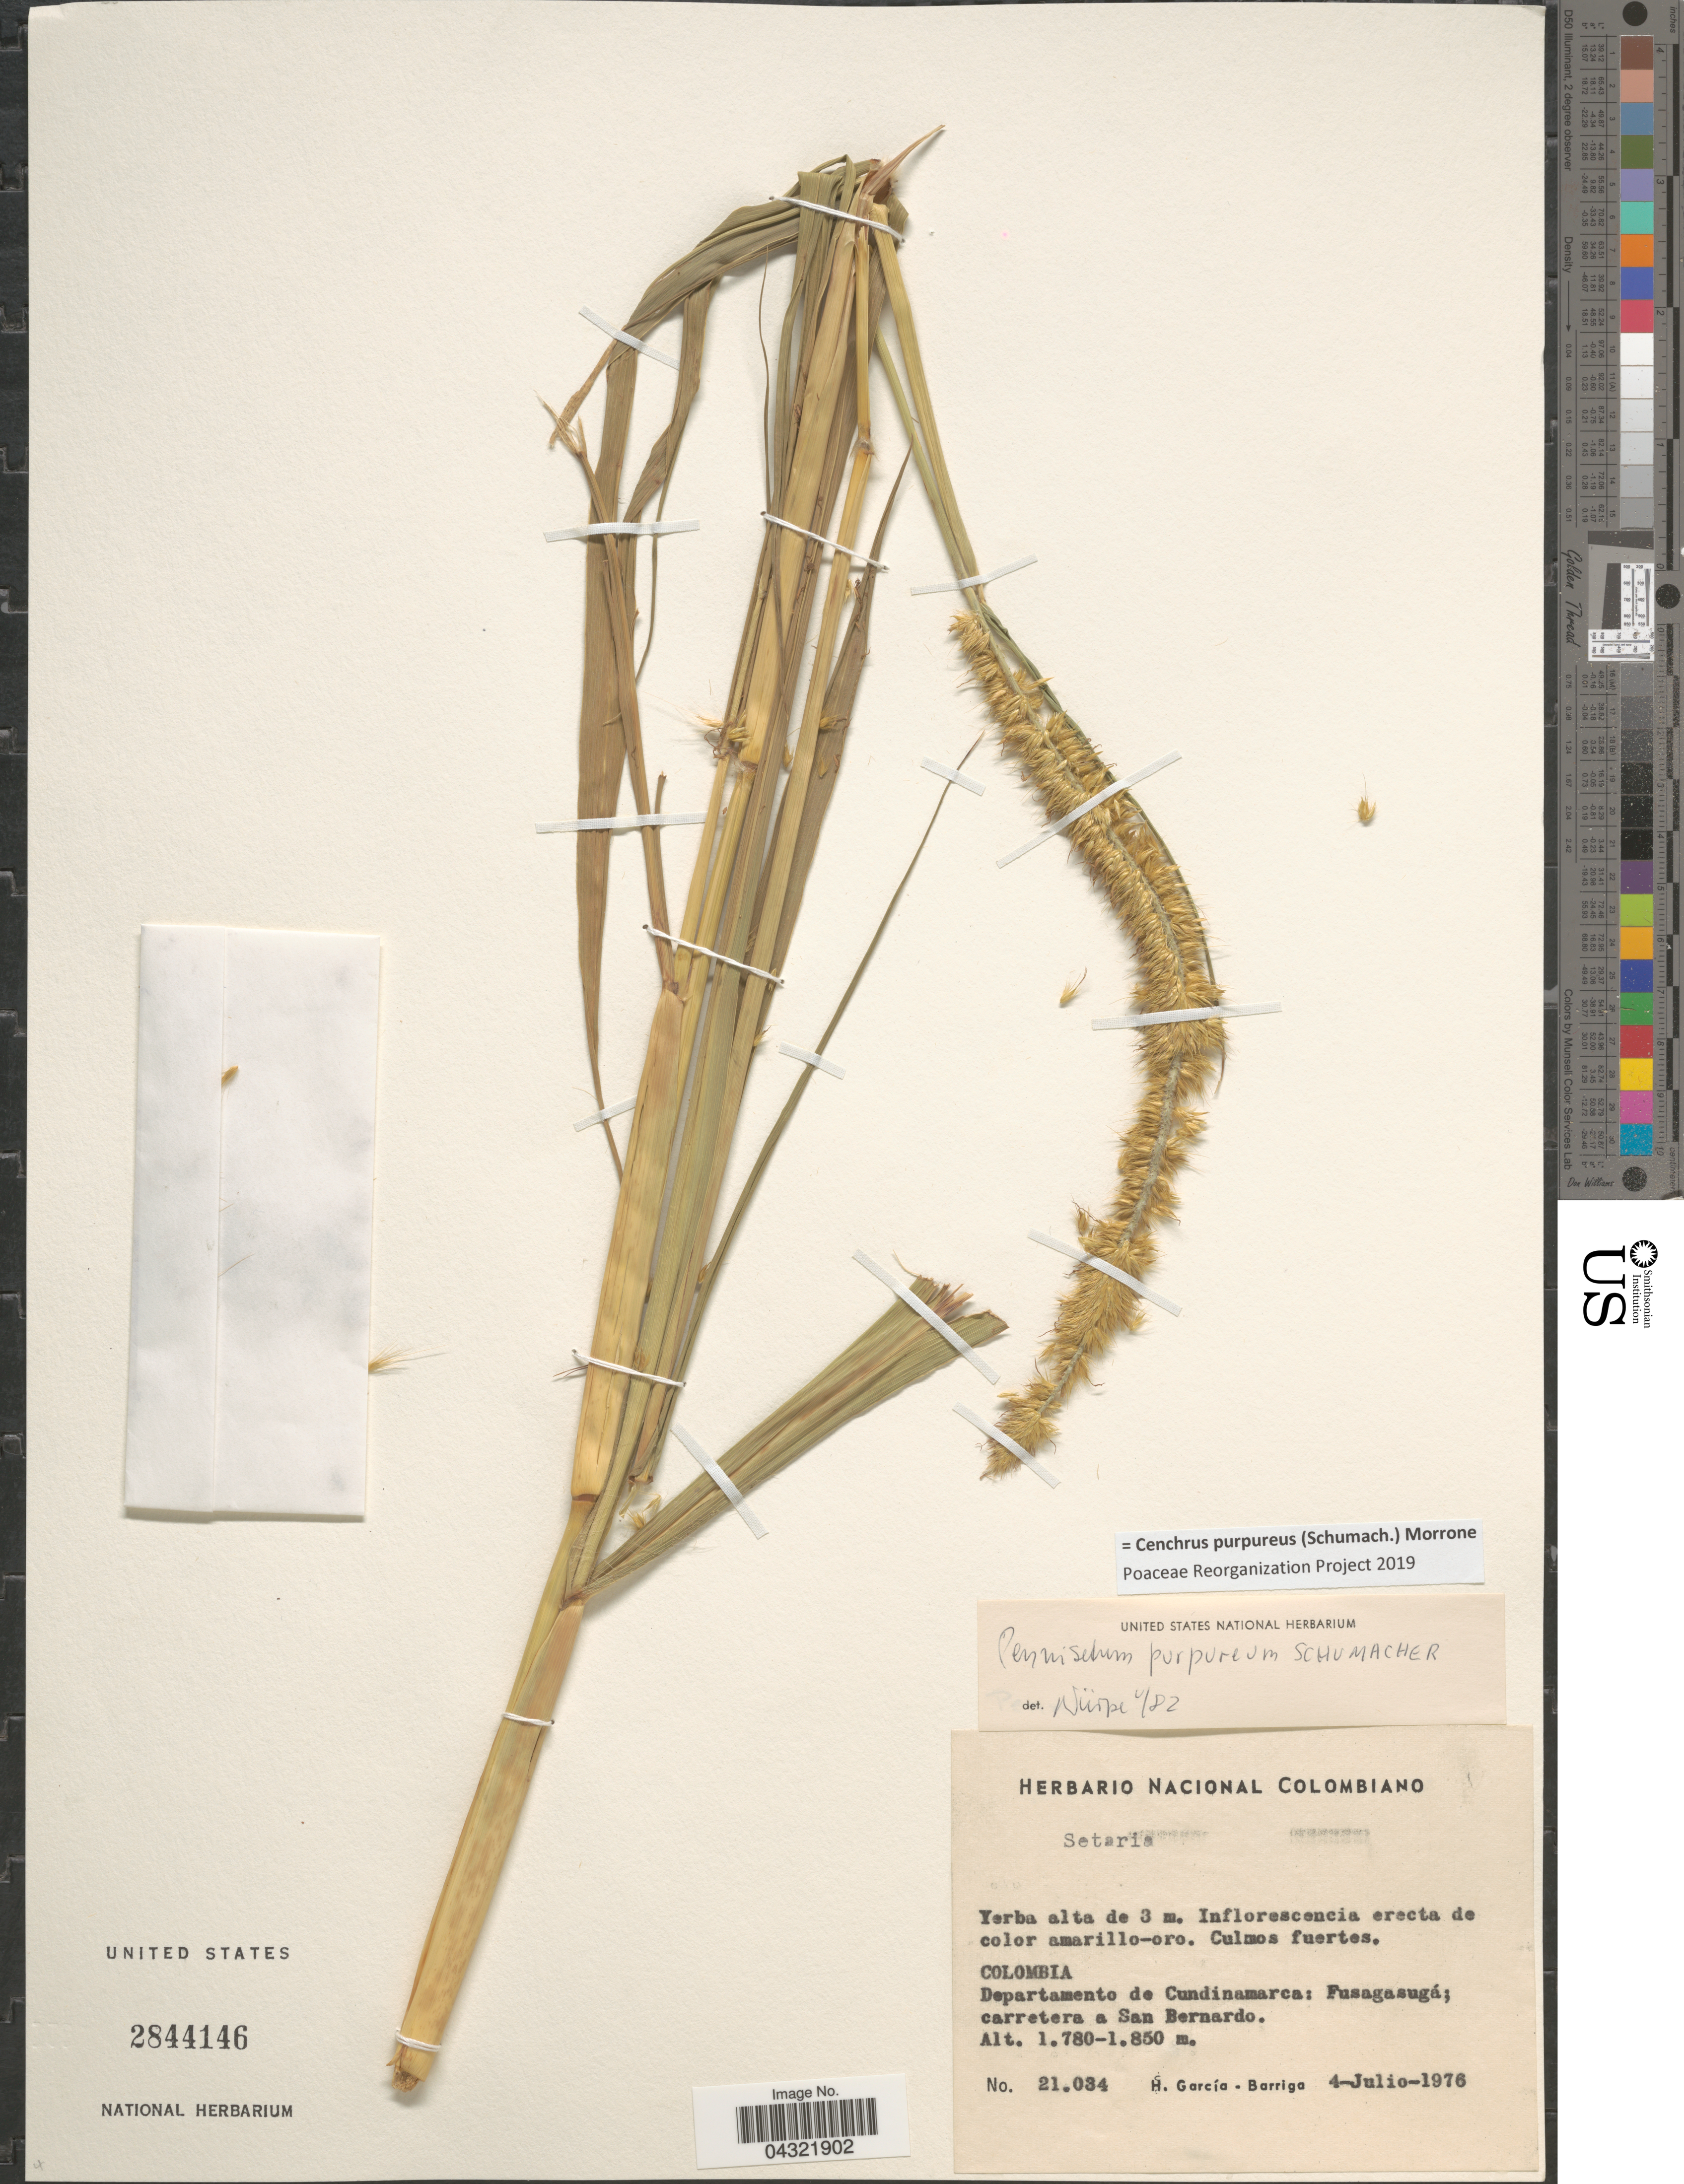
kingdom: Plantae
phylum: Tracheophyta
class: Liliopsida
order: Poales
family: Poaceae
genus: Cenchrus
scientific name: Cenchrus purpureus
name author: (Schumach.) Morrone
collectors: H. García Barriga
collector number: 21034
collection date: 1976-07-04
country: Colombia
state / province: Cundinamarca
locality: Departamento de Cundinamarca: Fusagasugá; carretera a San Bernardo.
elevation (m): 1780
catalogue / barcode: US 2844146